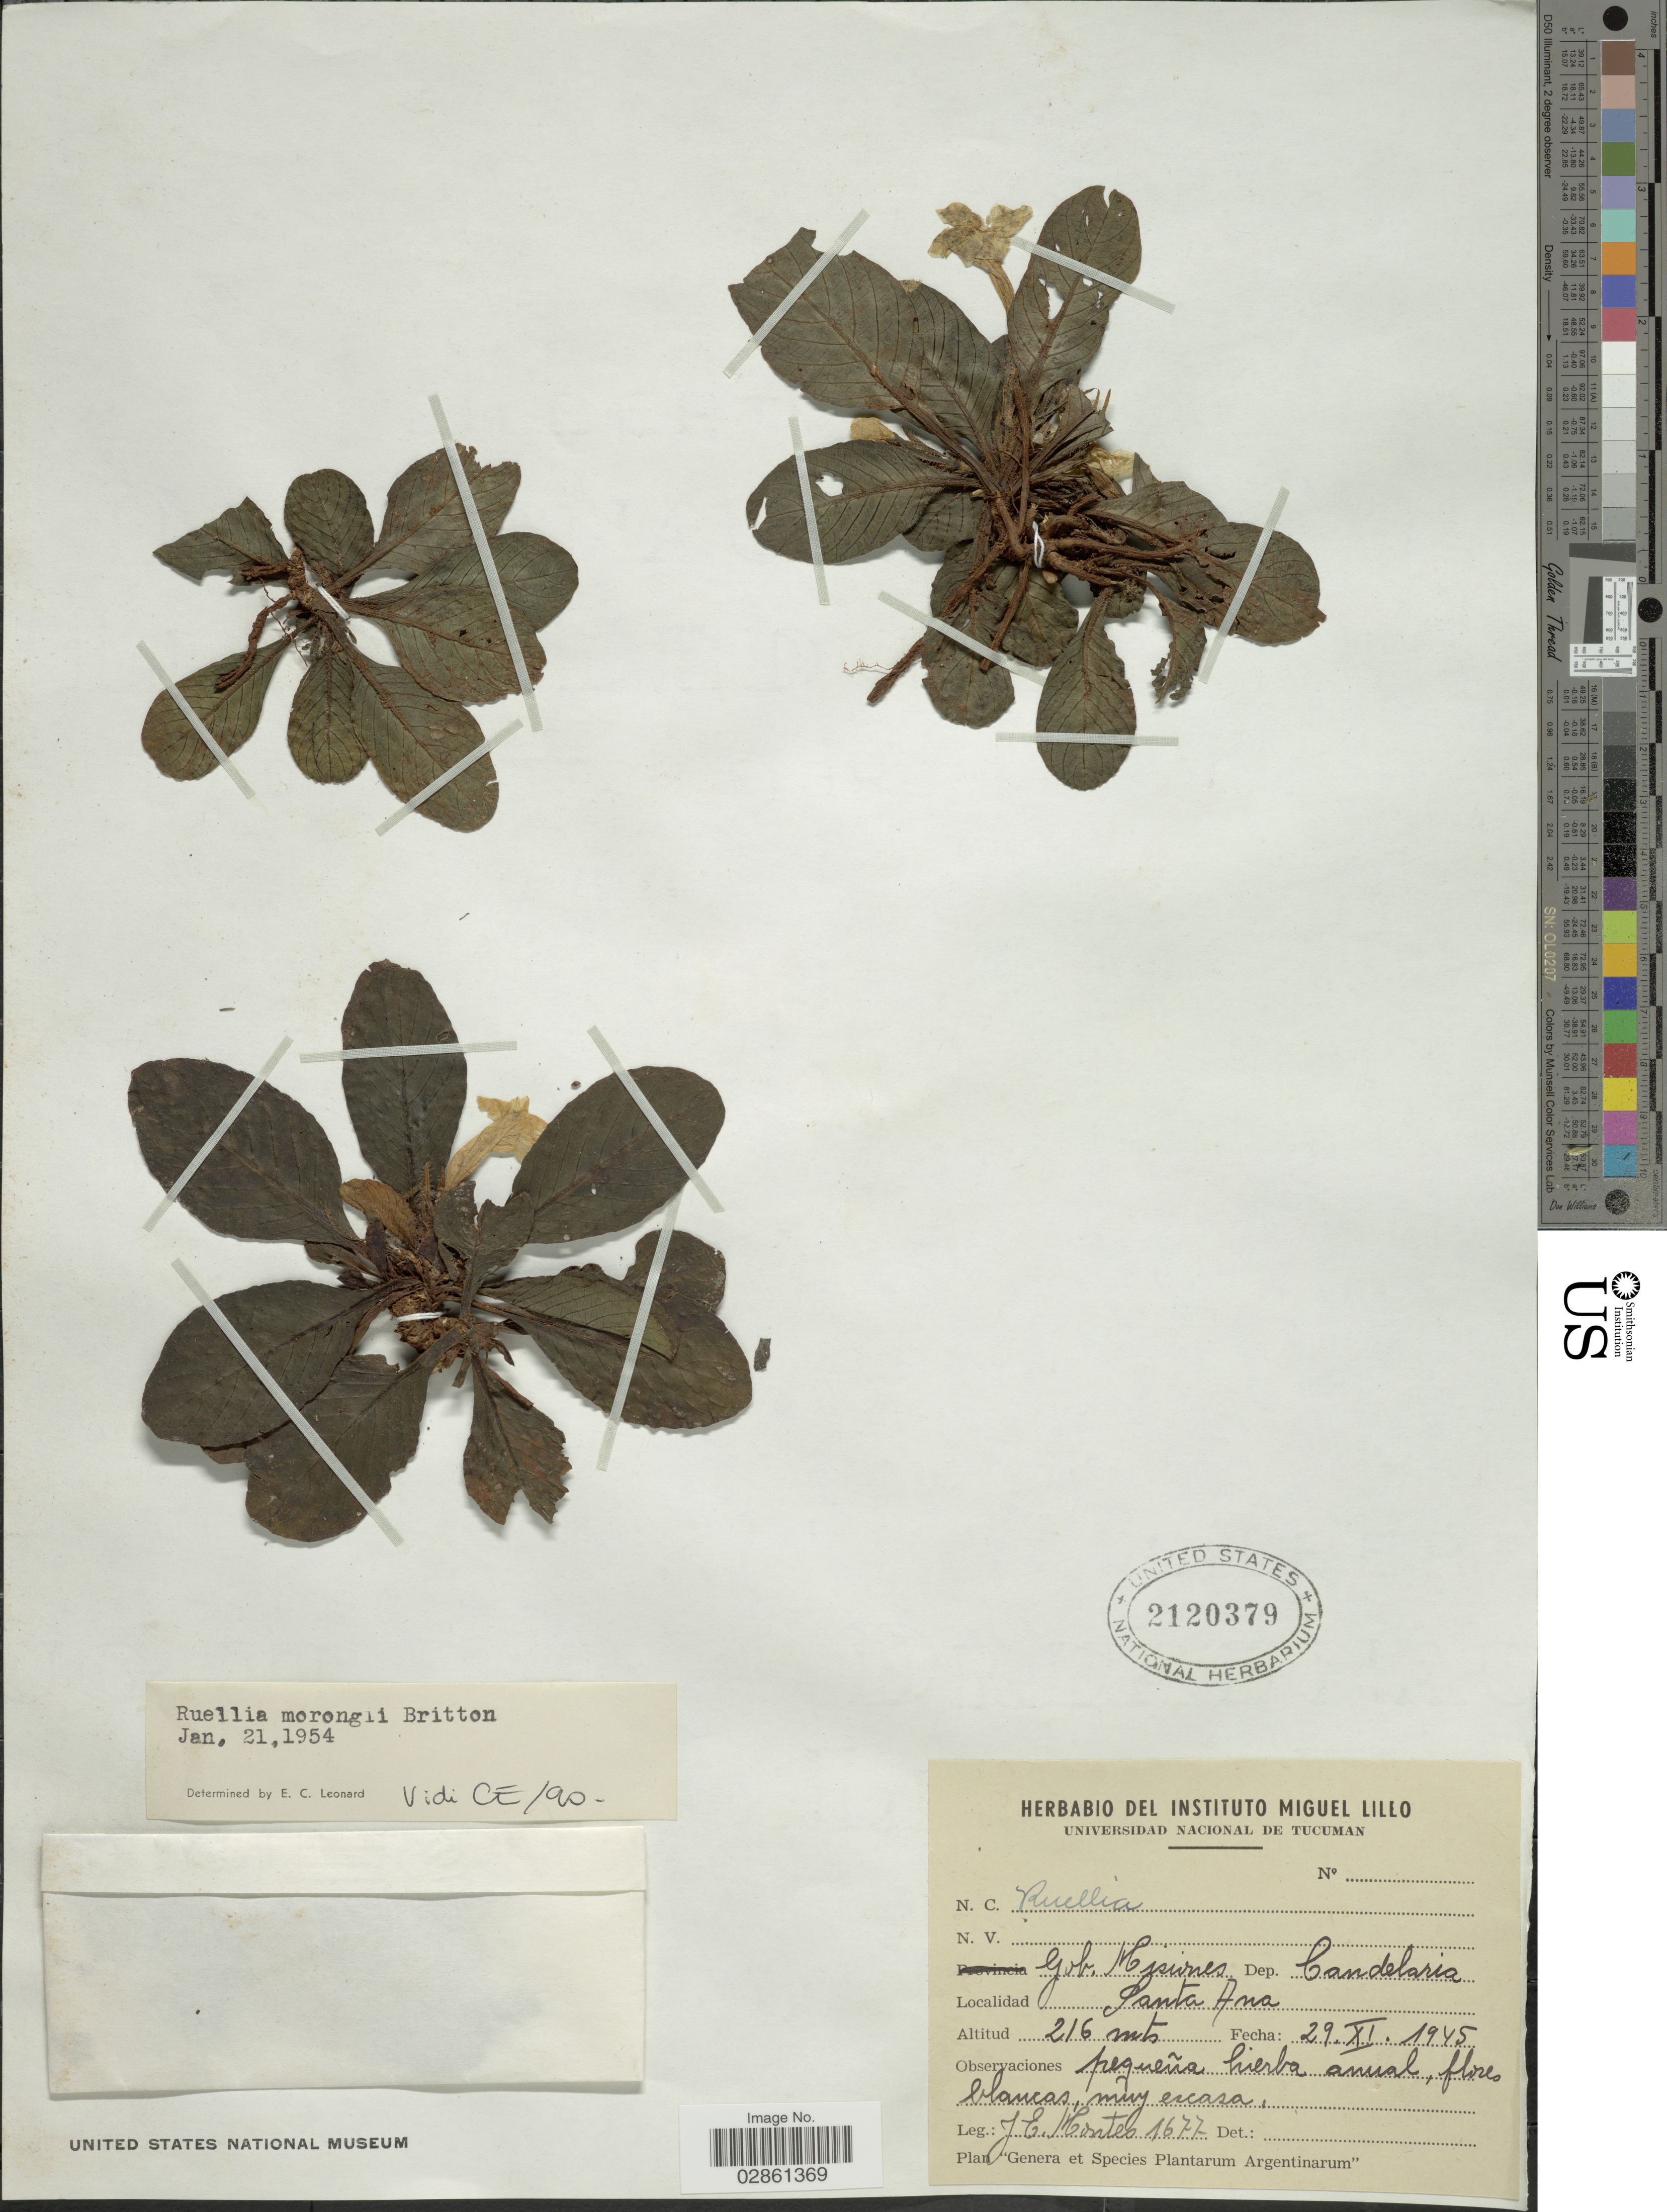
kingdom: Plantae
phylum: Tracheophyta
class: Magnoliopsida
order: Lamiales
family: Acanthaceae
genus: Ruellia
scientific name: Ruellia morongii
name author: Britton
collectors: J. E. Montes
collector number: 1677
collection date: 1945-11-29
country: Argentina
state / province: Misiones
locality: Gob. Misiones. Dep. Candelaria. Santa Ana.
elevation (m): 216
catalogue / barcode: US 2120379